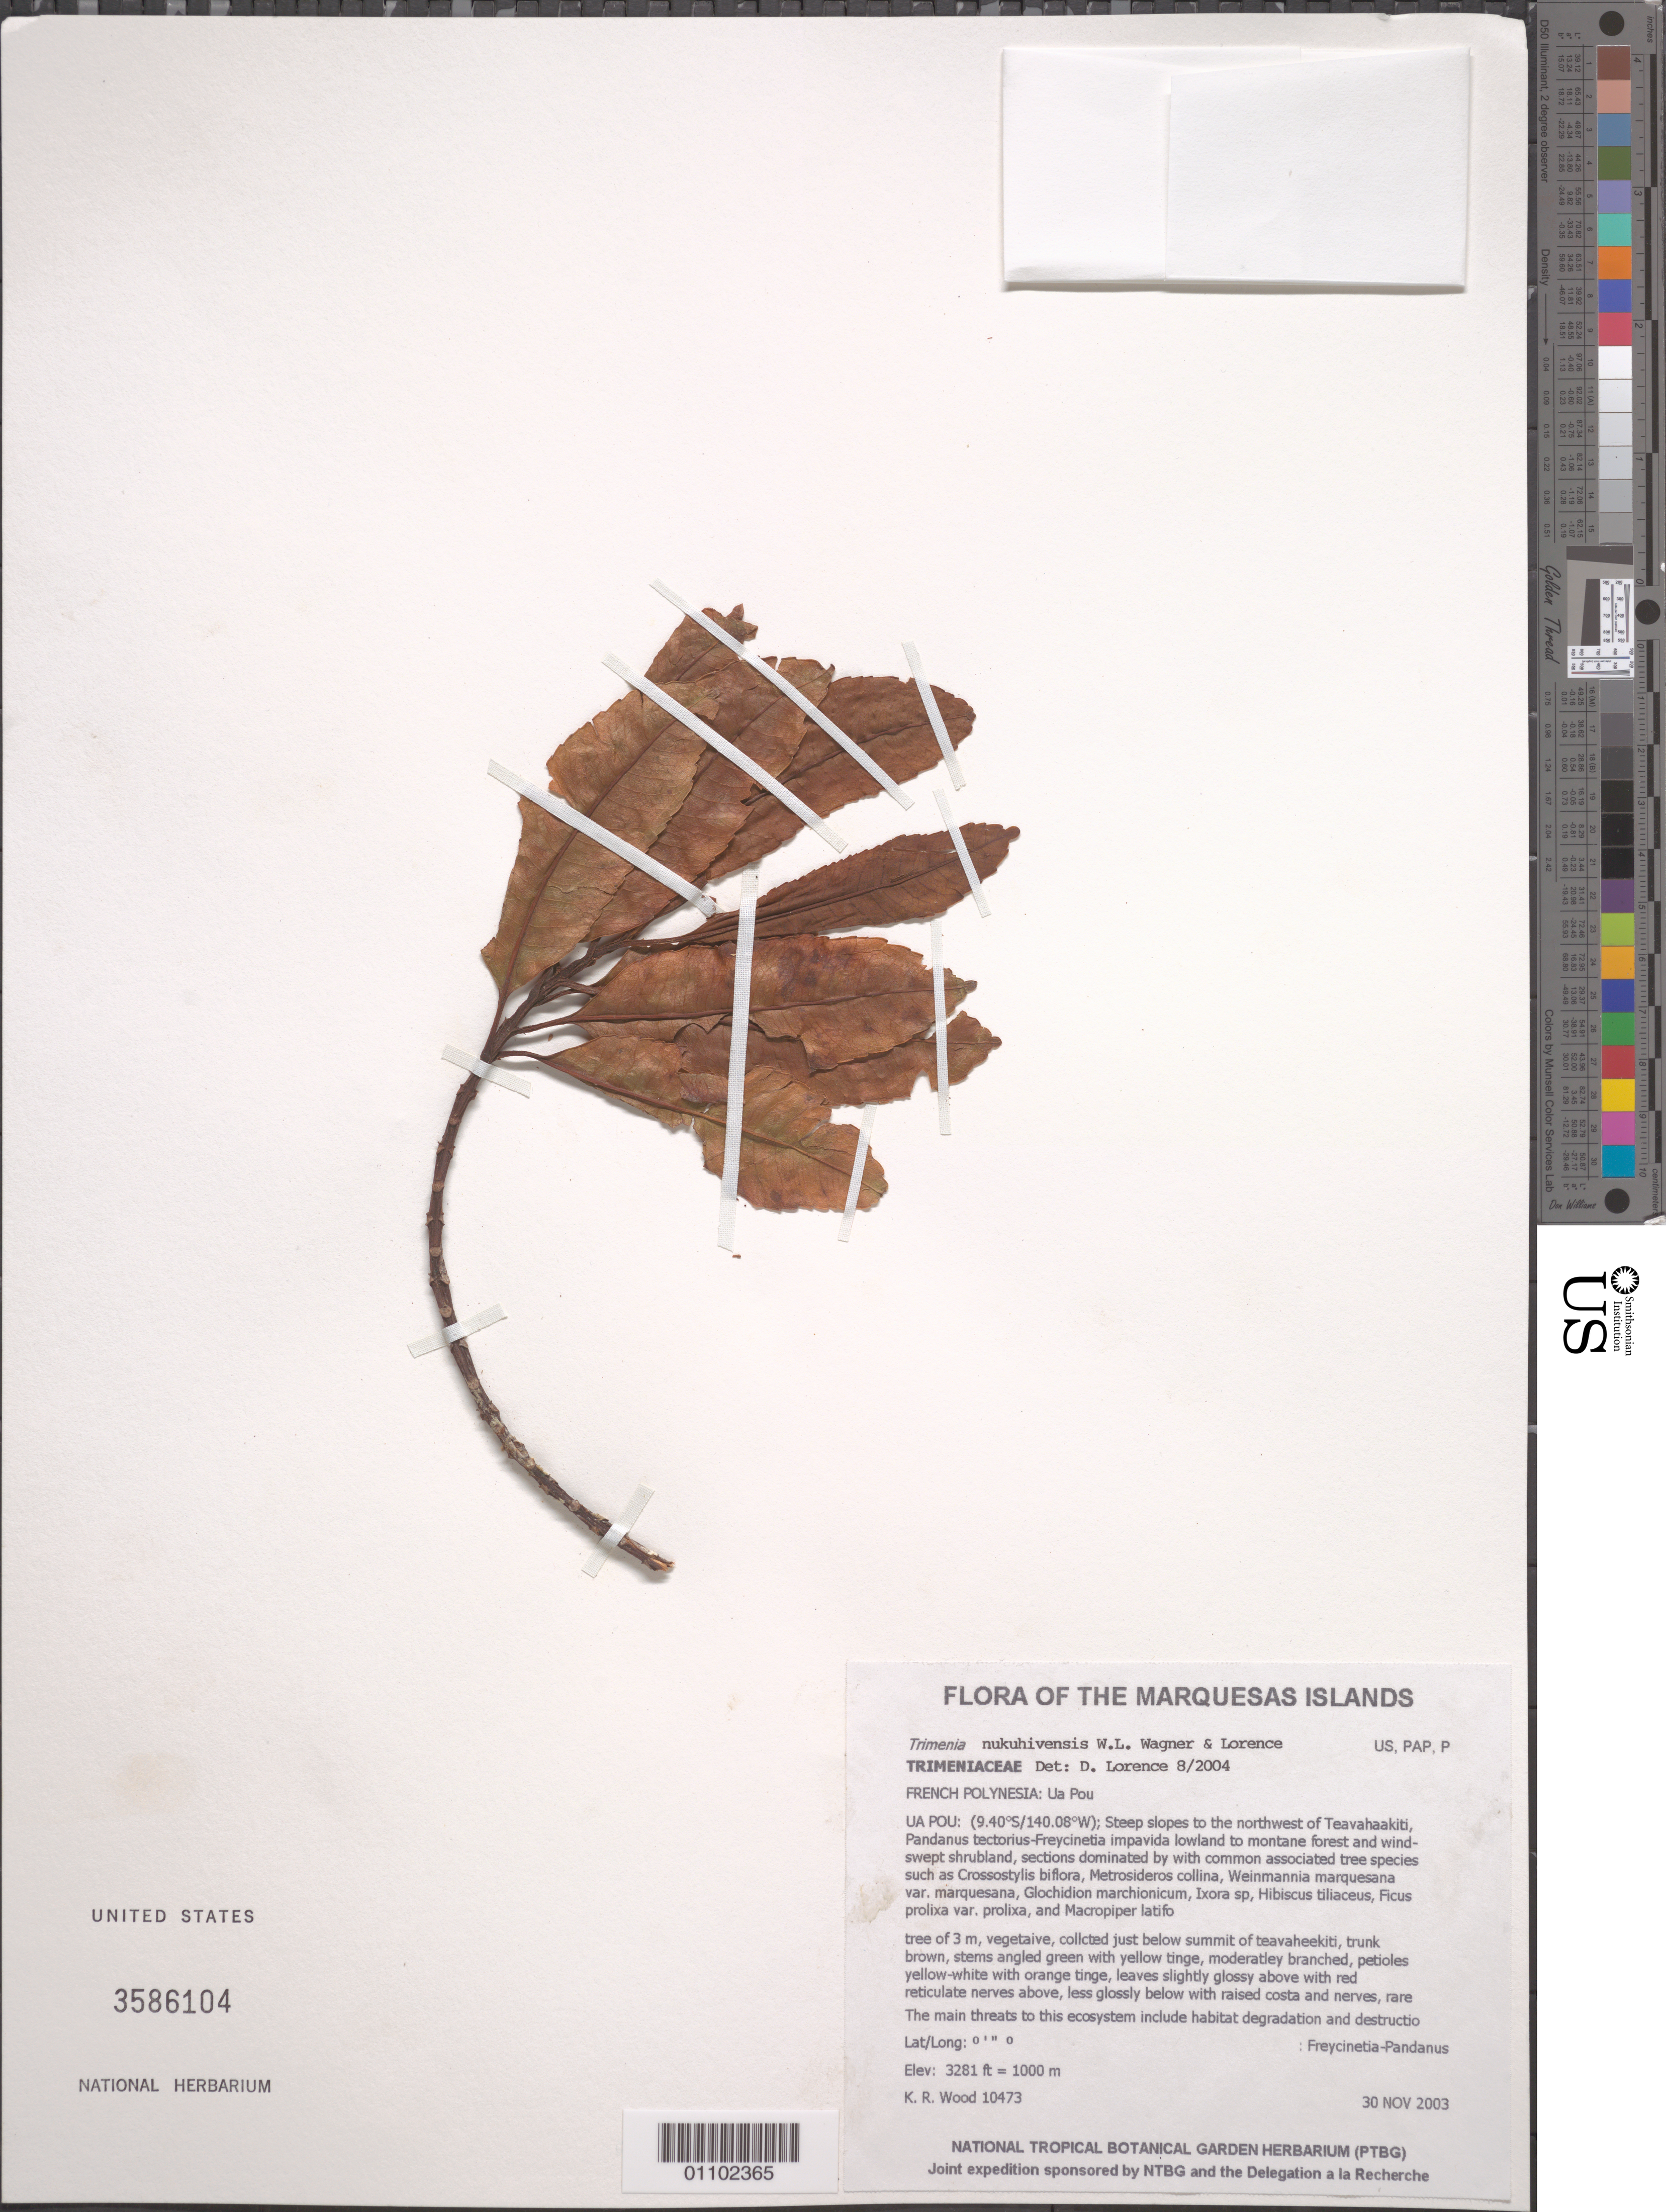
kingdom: Plantae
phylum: Tracheophyta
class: Magnoliopsida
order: Austrobaileyales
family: Trimeniaceae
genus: Trimenia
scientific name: Trimenia nukuhivensis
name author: W.L. Wagner & Lorence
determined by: Lorence, David H., (PTBG), National Tropical Botanical Garden (UNITED STATES)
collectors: K. R. Wood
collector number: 10473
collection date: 2003-11-30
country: French Polynesia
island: Ua Pou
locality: Steep slopes to the northwest of Teavahaakiti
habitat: Pandanus tectorius - Freycinetia impavida lowland to montane forest and wind-swept shrubland. Upper slope, W aspect, steep slope, open, wet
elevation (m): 1000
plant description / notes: Habitat degradation and destruction by feral pigs [only a few pigs observed], catastrophic extinction through environmental events, predation by rats [Rattus exulans] that eat seeds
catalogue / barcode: US 3586104